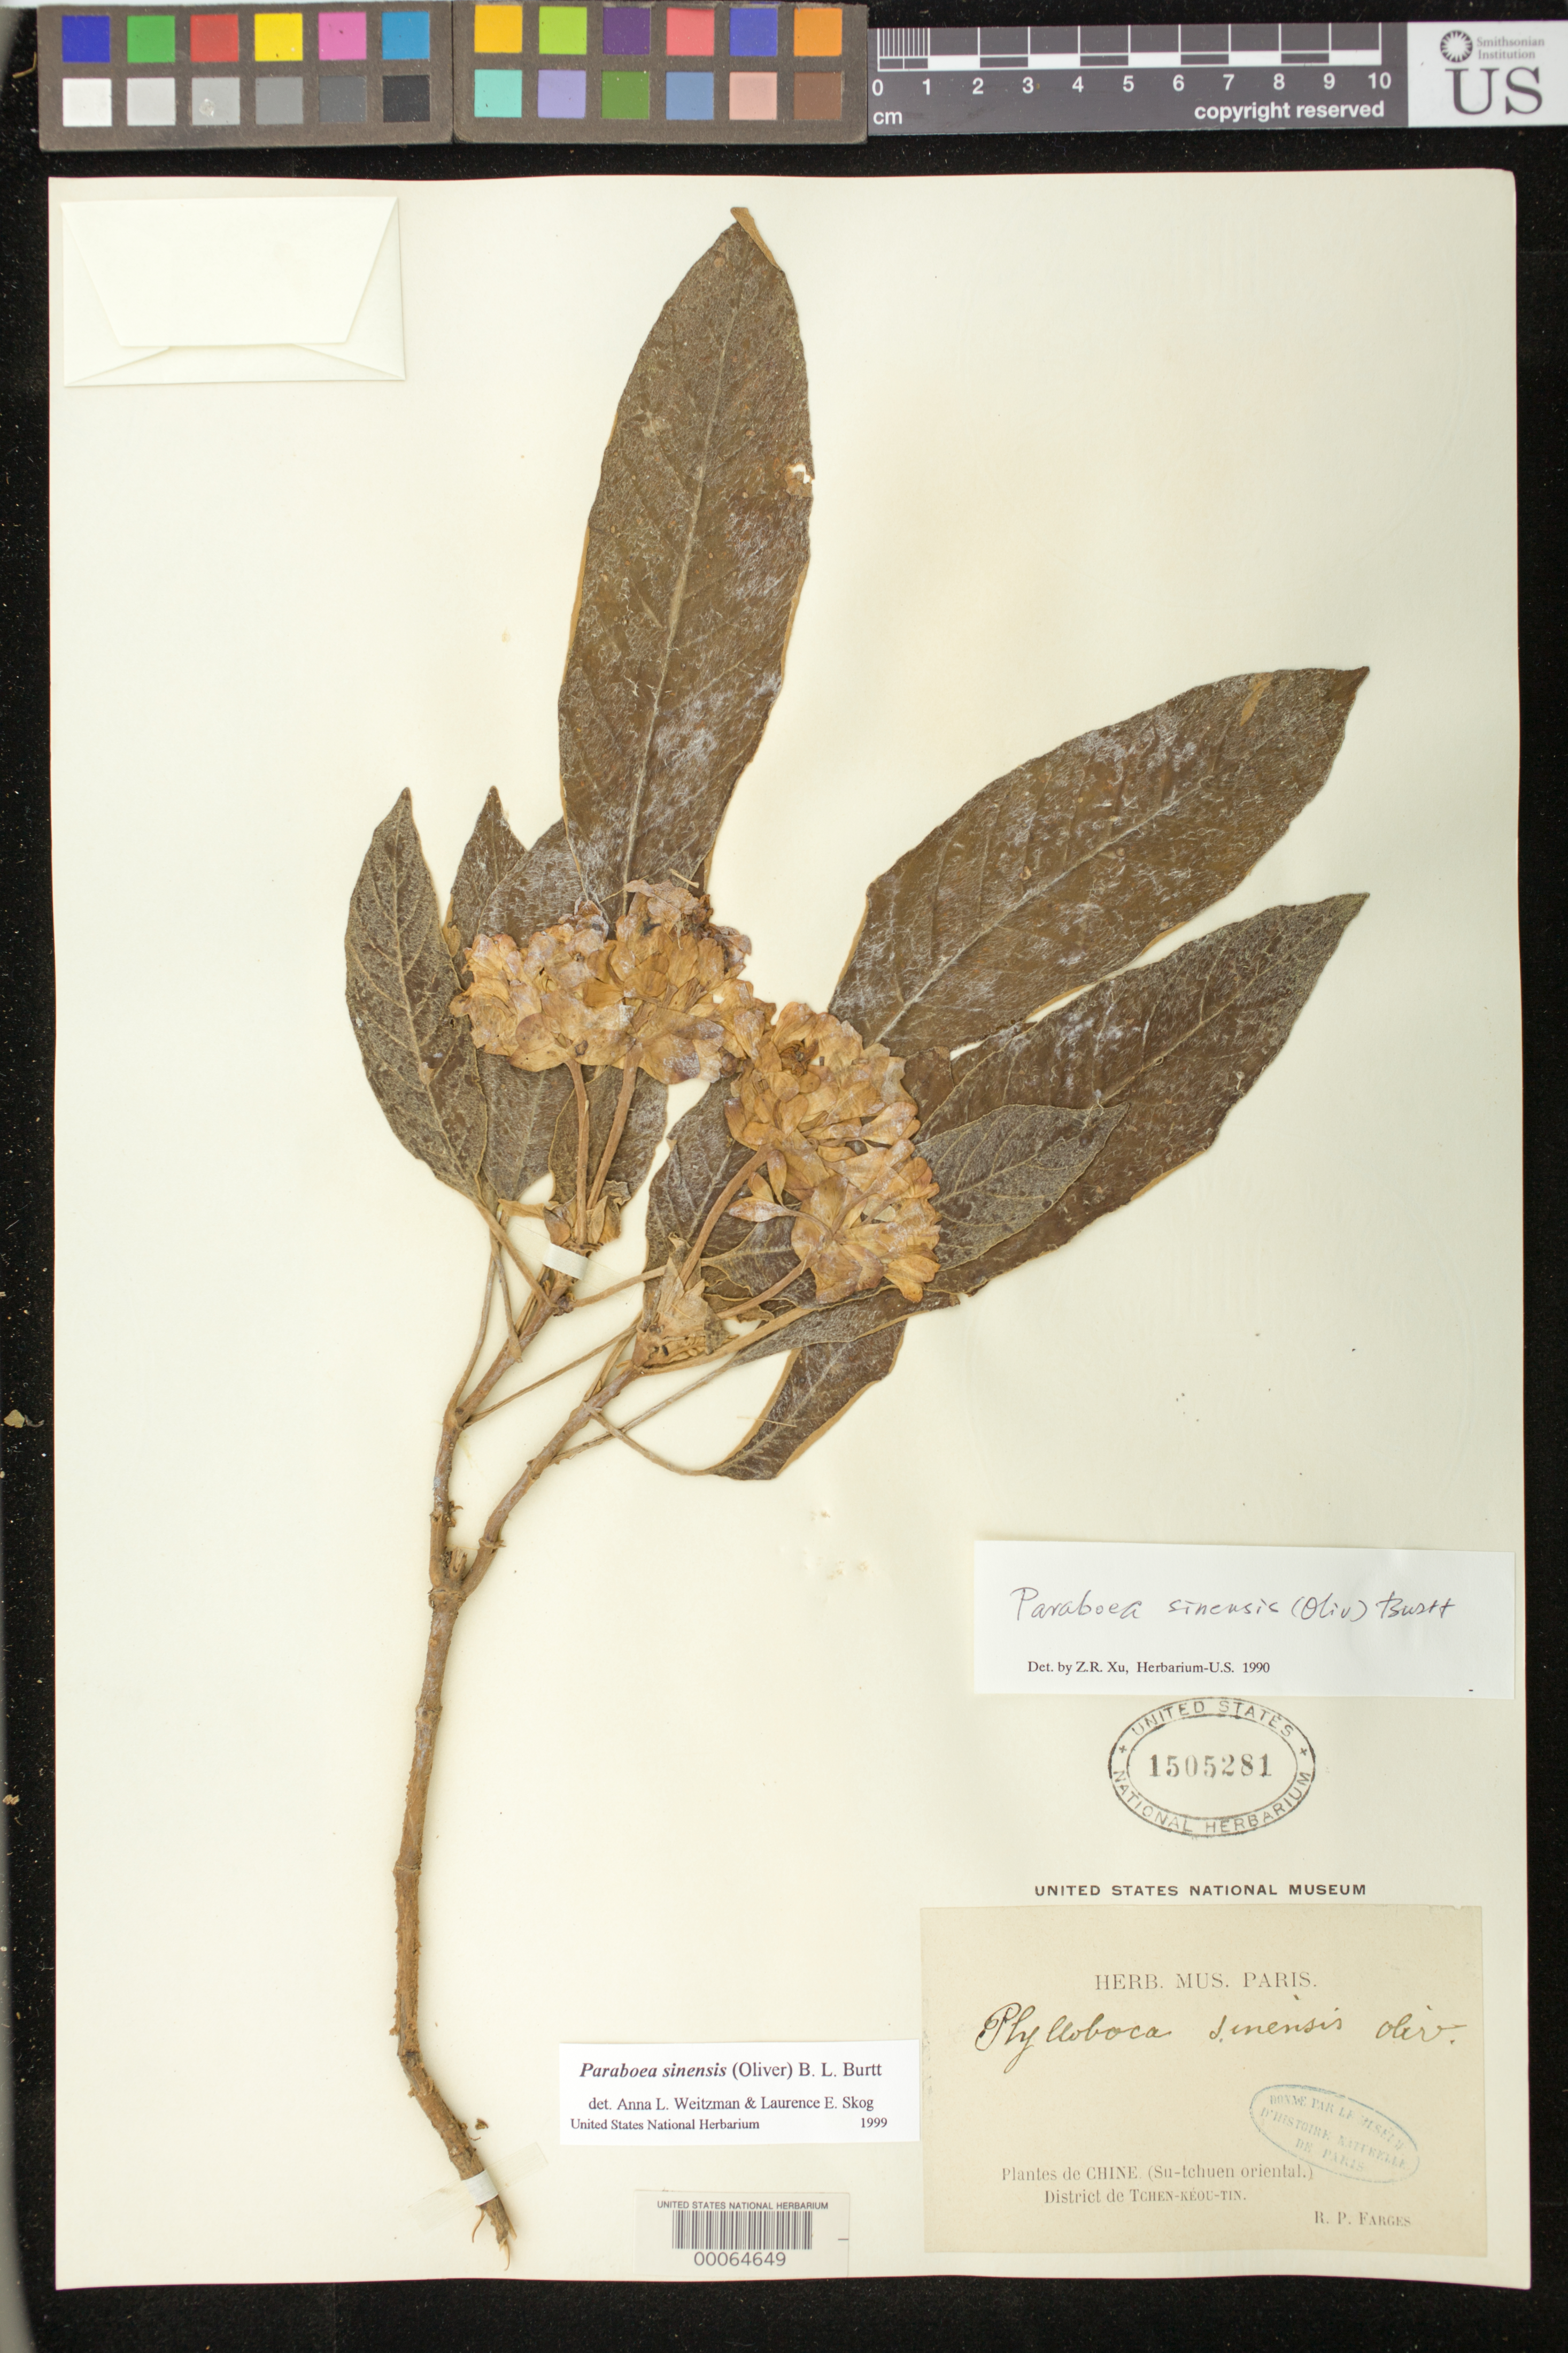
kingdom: Plantae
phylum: Tracheophyta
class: Magnoliopsida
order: Lamiales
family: Gesneriaceae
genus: Paraboea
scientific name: Paraboea rufescens var. umbellata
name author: (Drake) K.Y. Pan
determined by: Xu, Z. R.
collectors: R. Farges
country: China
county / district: Tchen Keou Tin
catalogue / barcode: US 1505281